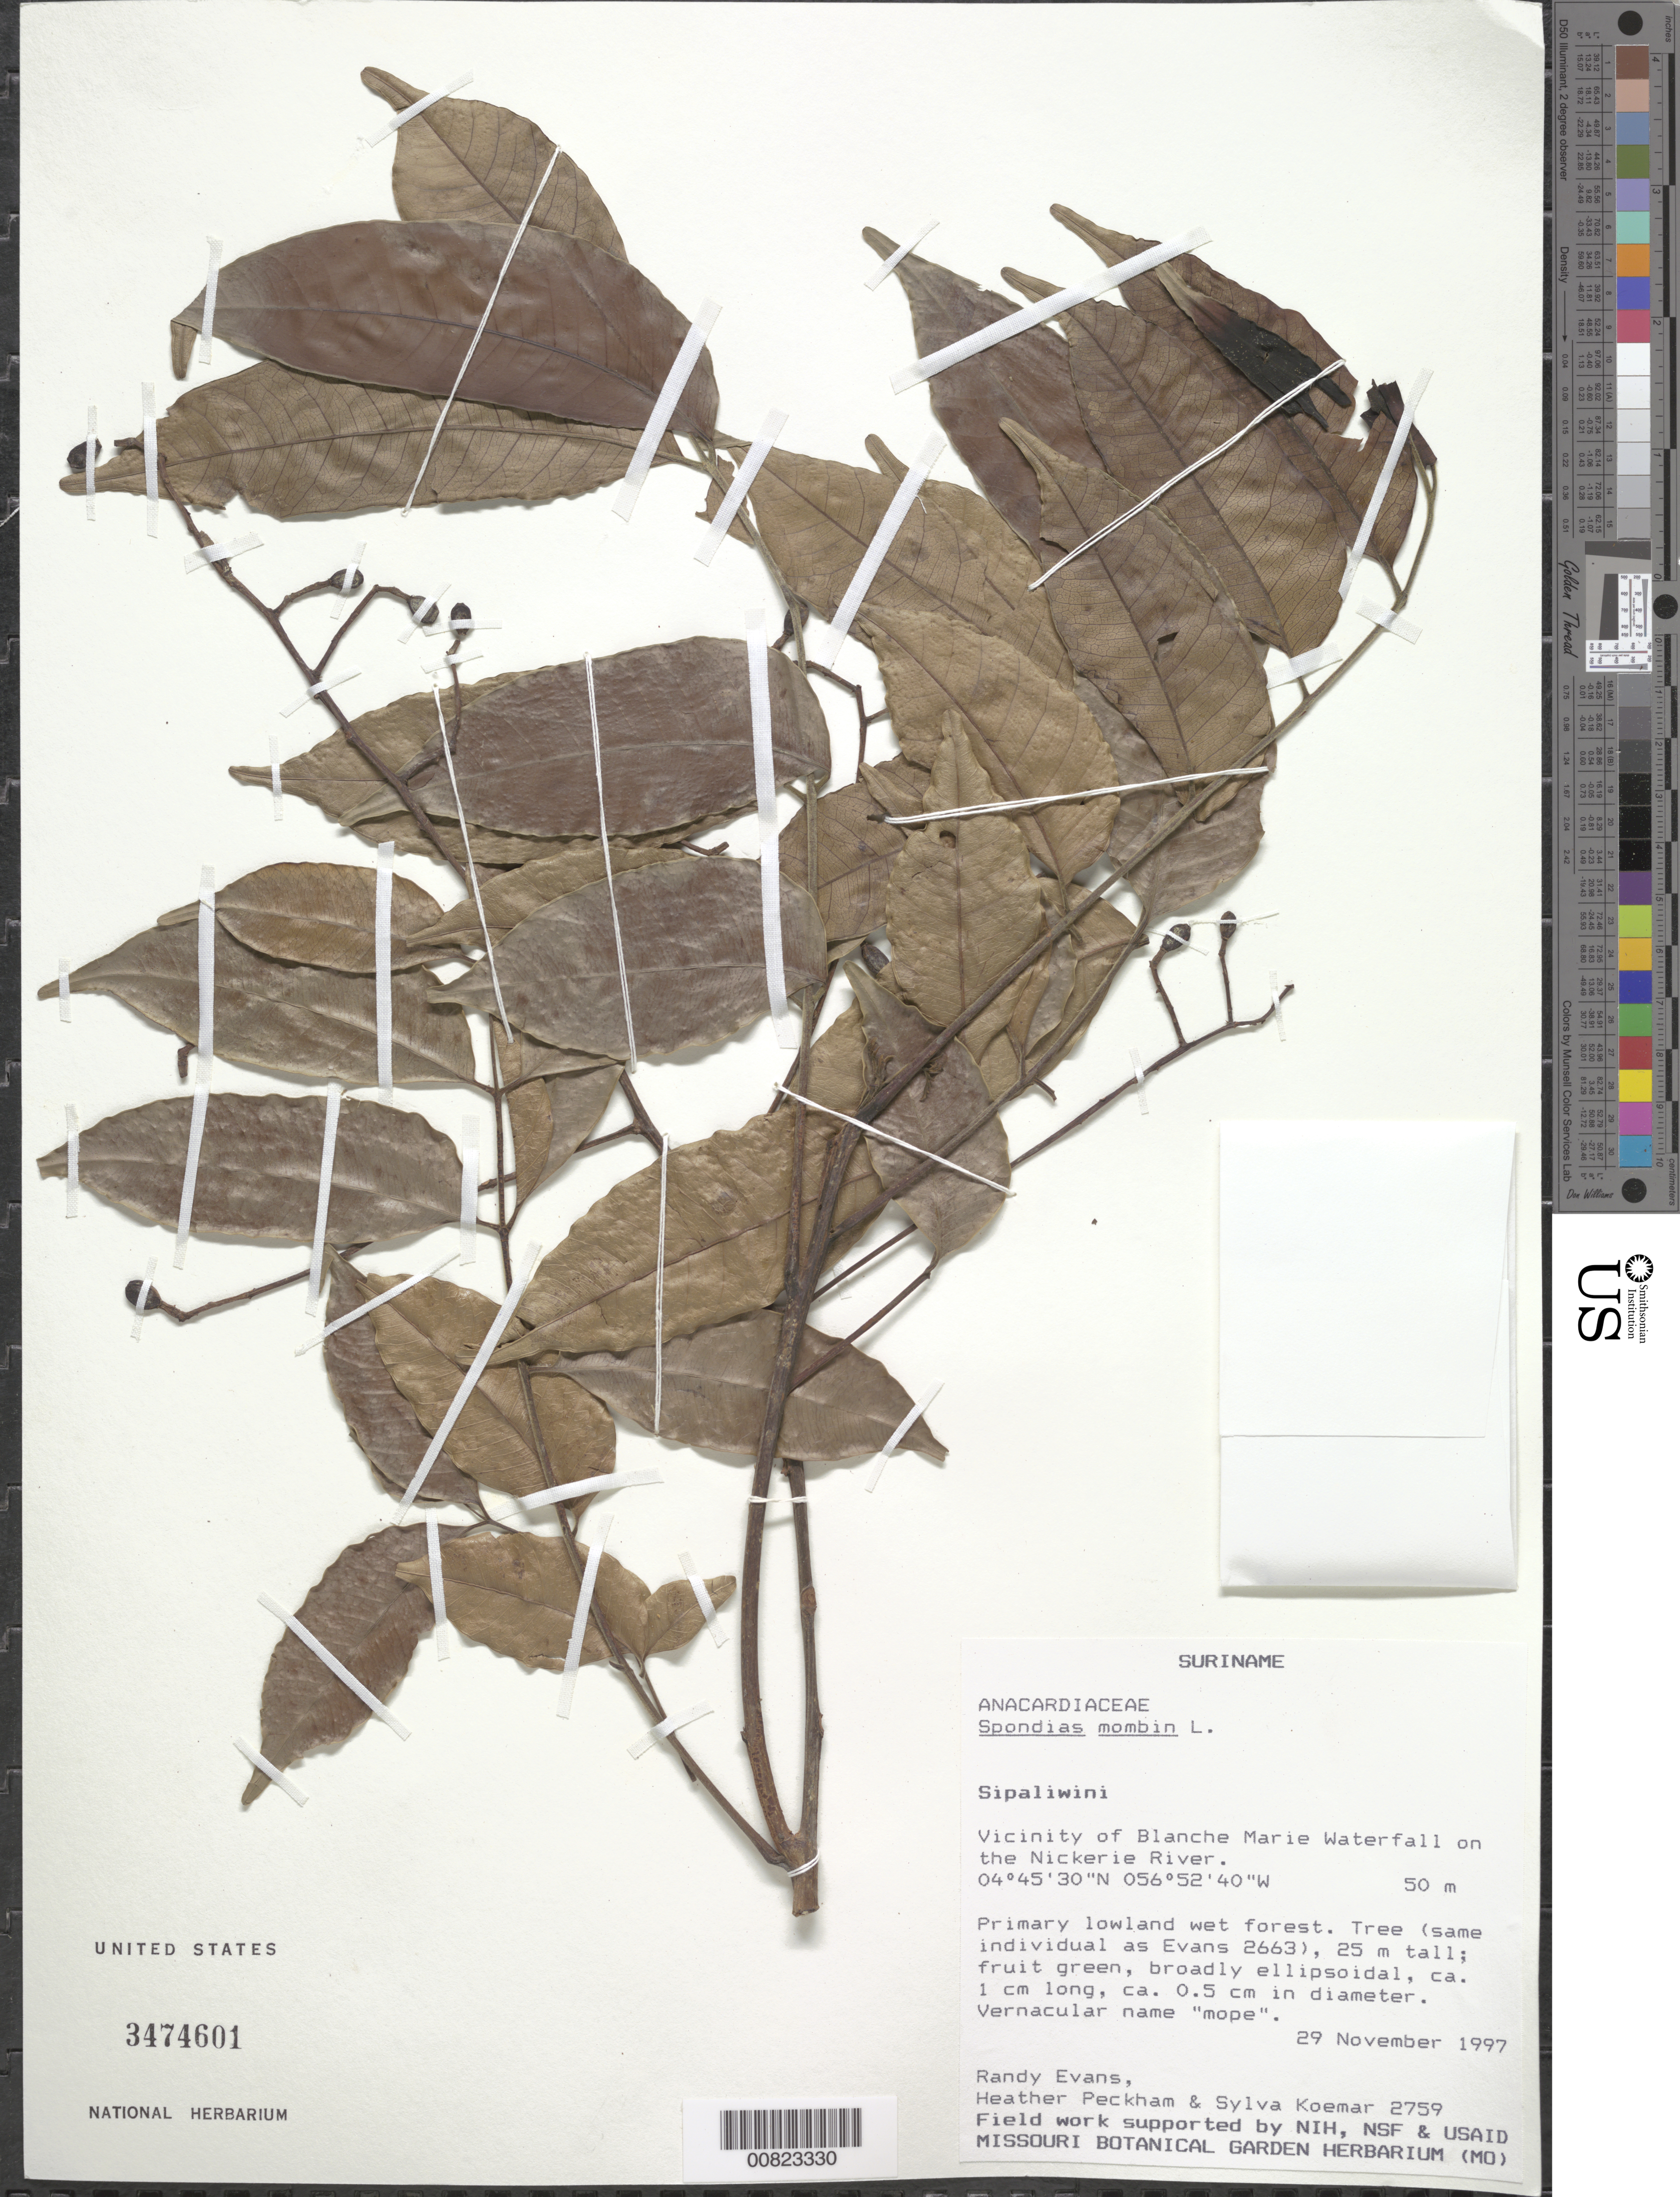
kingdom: Plantae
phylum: Tracheophyta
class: Magnoliopsida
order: Sapindales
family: Anacardiaceae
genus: Spondias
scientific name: Spondias mombin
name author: L.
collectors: R. Evans, H. Peckham & S. Koemar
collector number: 2759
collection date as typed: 29-Nov-97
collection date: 1997-11-29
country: Suriname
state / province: Sipaliwini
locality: Blanche Marie Waterfall, vic., on Nickerie R.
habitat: Primary lowland wet forest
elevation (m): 50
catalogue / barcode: US 3474601